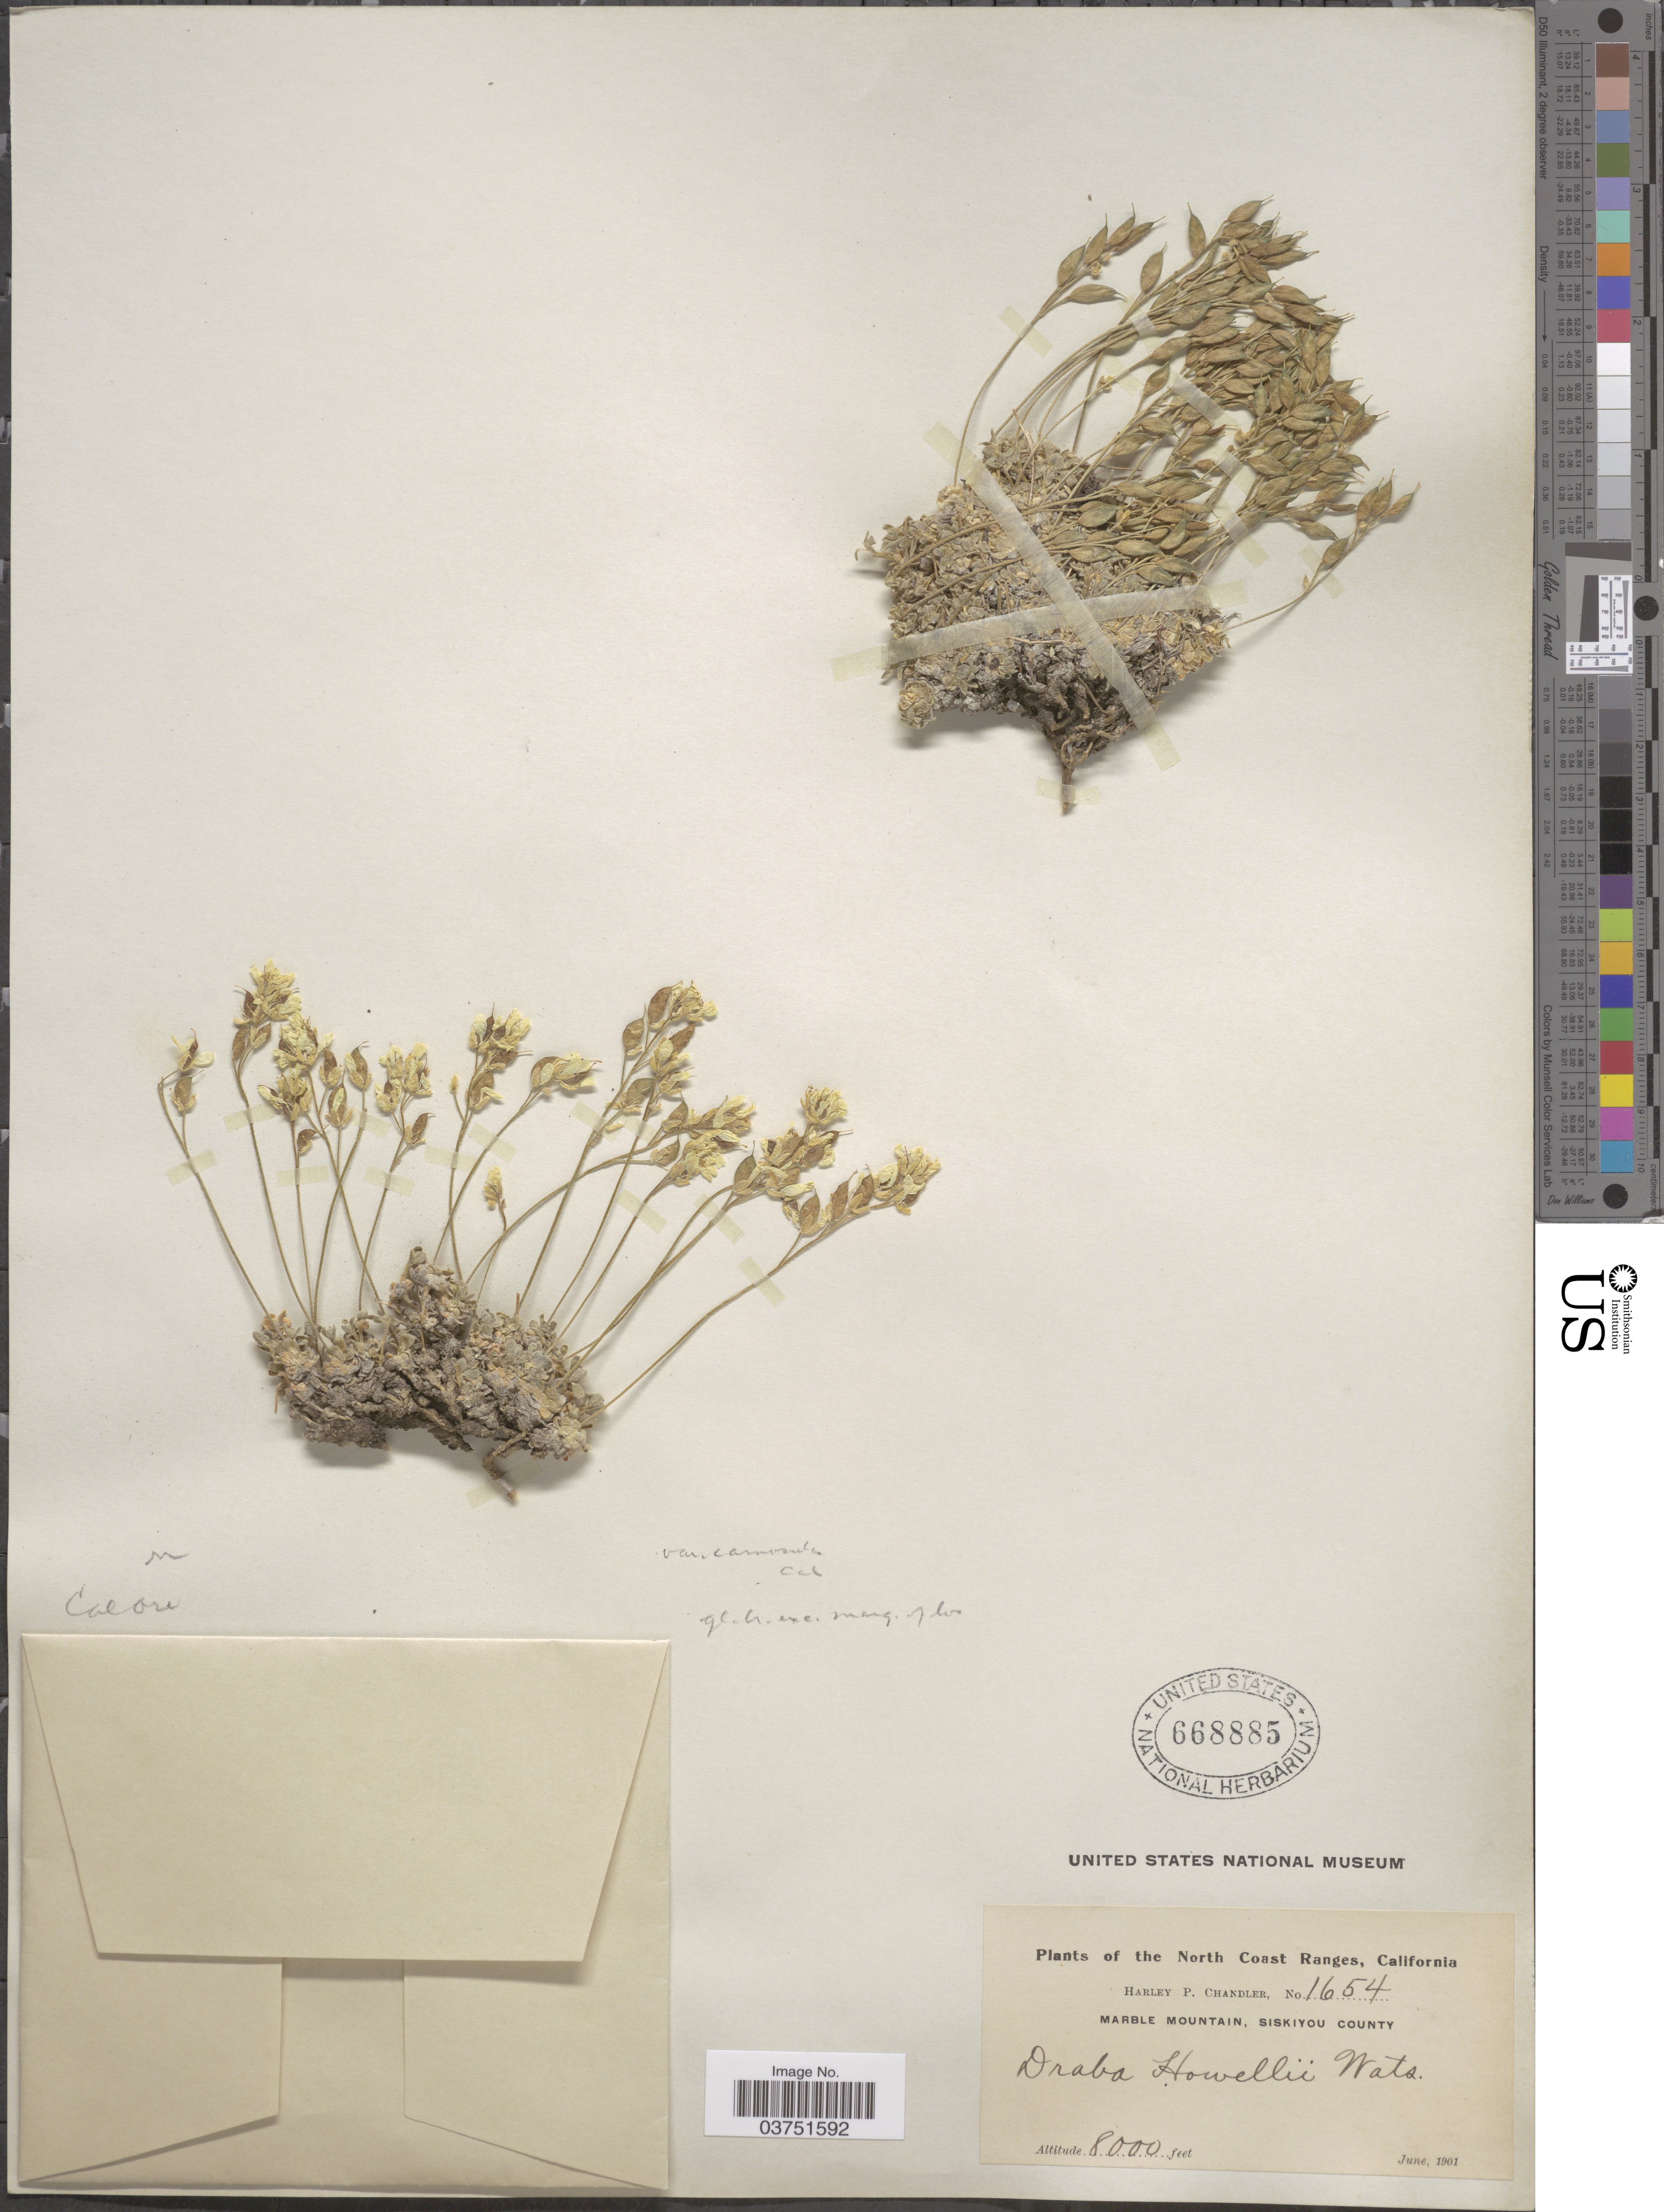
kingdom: Plantae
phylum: Tracheophyta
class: Magnoliopsida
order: Brassicales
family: Brassicaceae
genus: Draba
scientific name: Draba howellii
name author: S. Watson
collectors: H. Chandler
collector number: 1654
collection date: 1901-06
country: United States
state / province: California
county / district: Siskiyou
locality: North Coast Ranges. Marble Mountain, Siskiyou County.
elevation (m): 2438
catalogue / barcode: US 668885